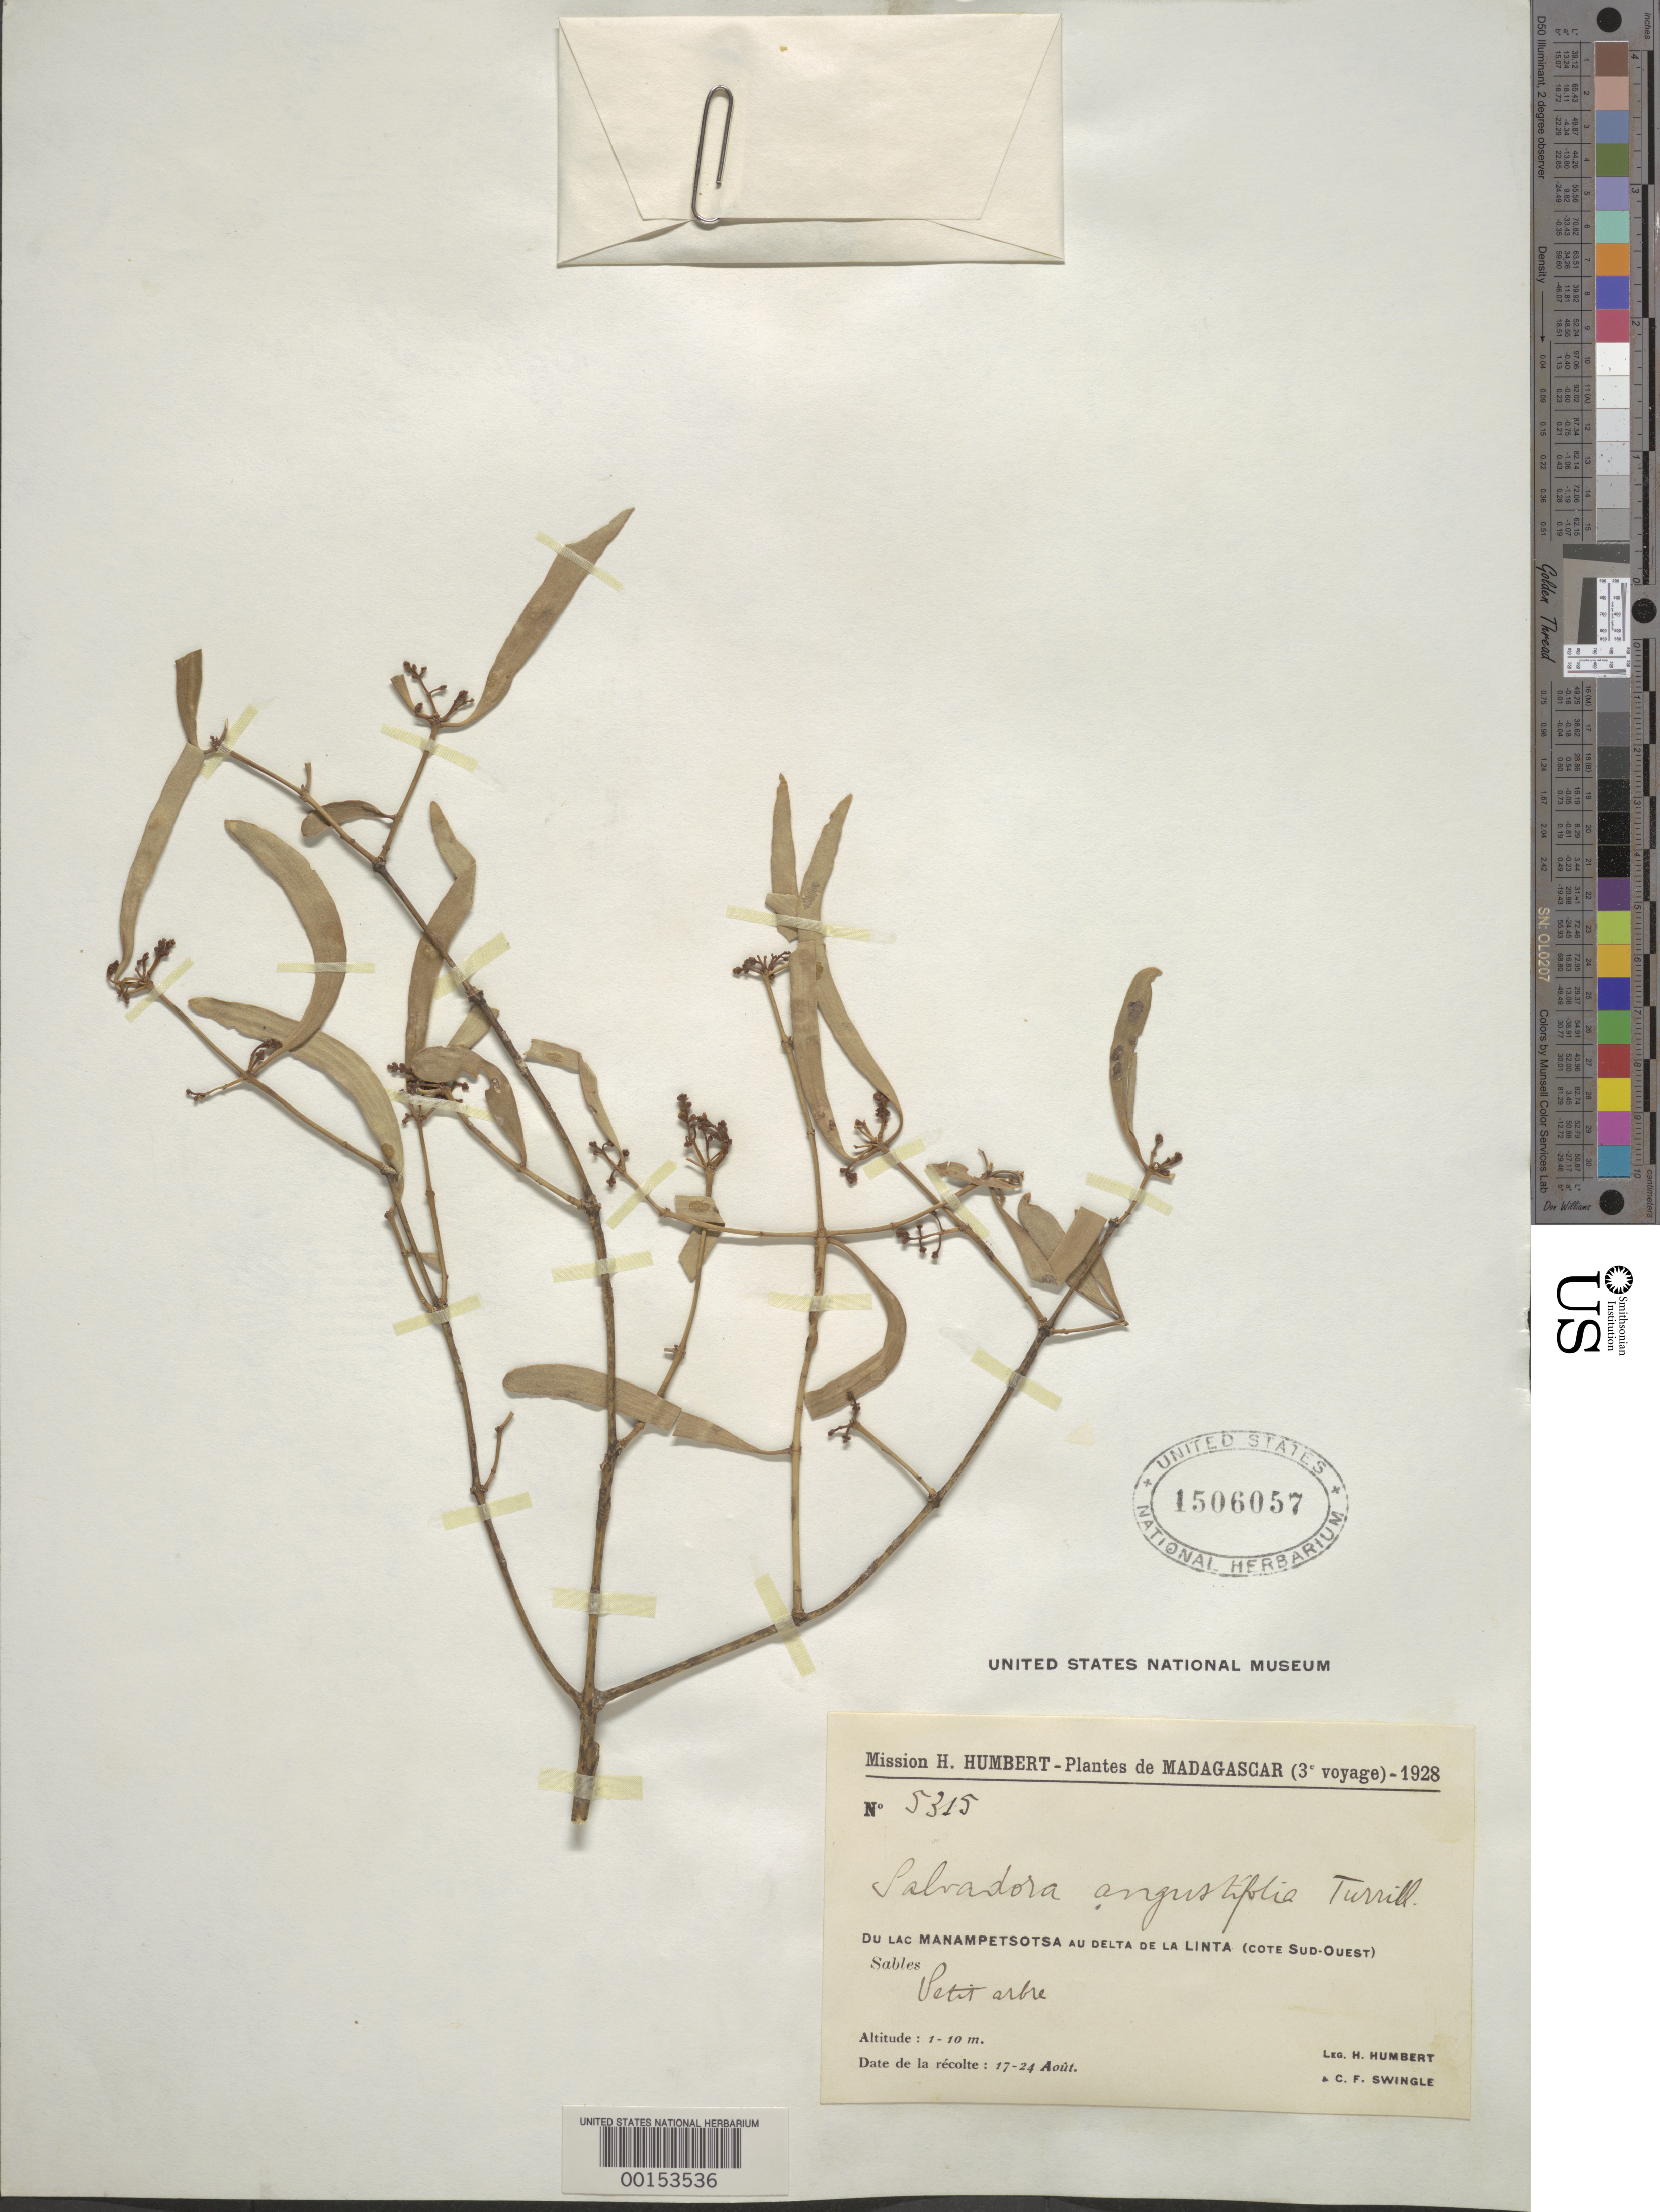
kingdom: Plantae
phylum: Tracheophyta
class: Magnoliopsida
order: Brassicales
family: Salvadoraceae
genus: Salvadora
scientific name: Salvadora angustifolia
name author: Turill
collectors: H. Humbert & C. Swingle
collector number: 5315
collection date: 1928-08-17/1928-08-24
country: Madagascar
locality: Du Lac Manampetsotsa au Delta de la Linta (cote Sud-Ouest).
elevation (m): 1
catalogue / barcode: US 1506057